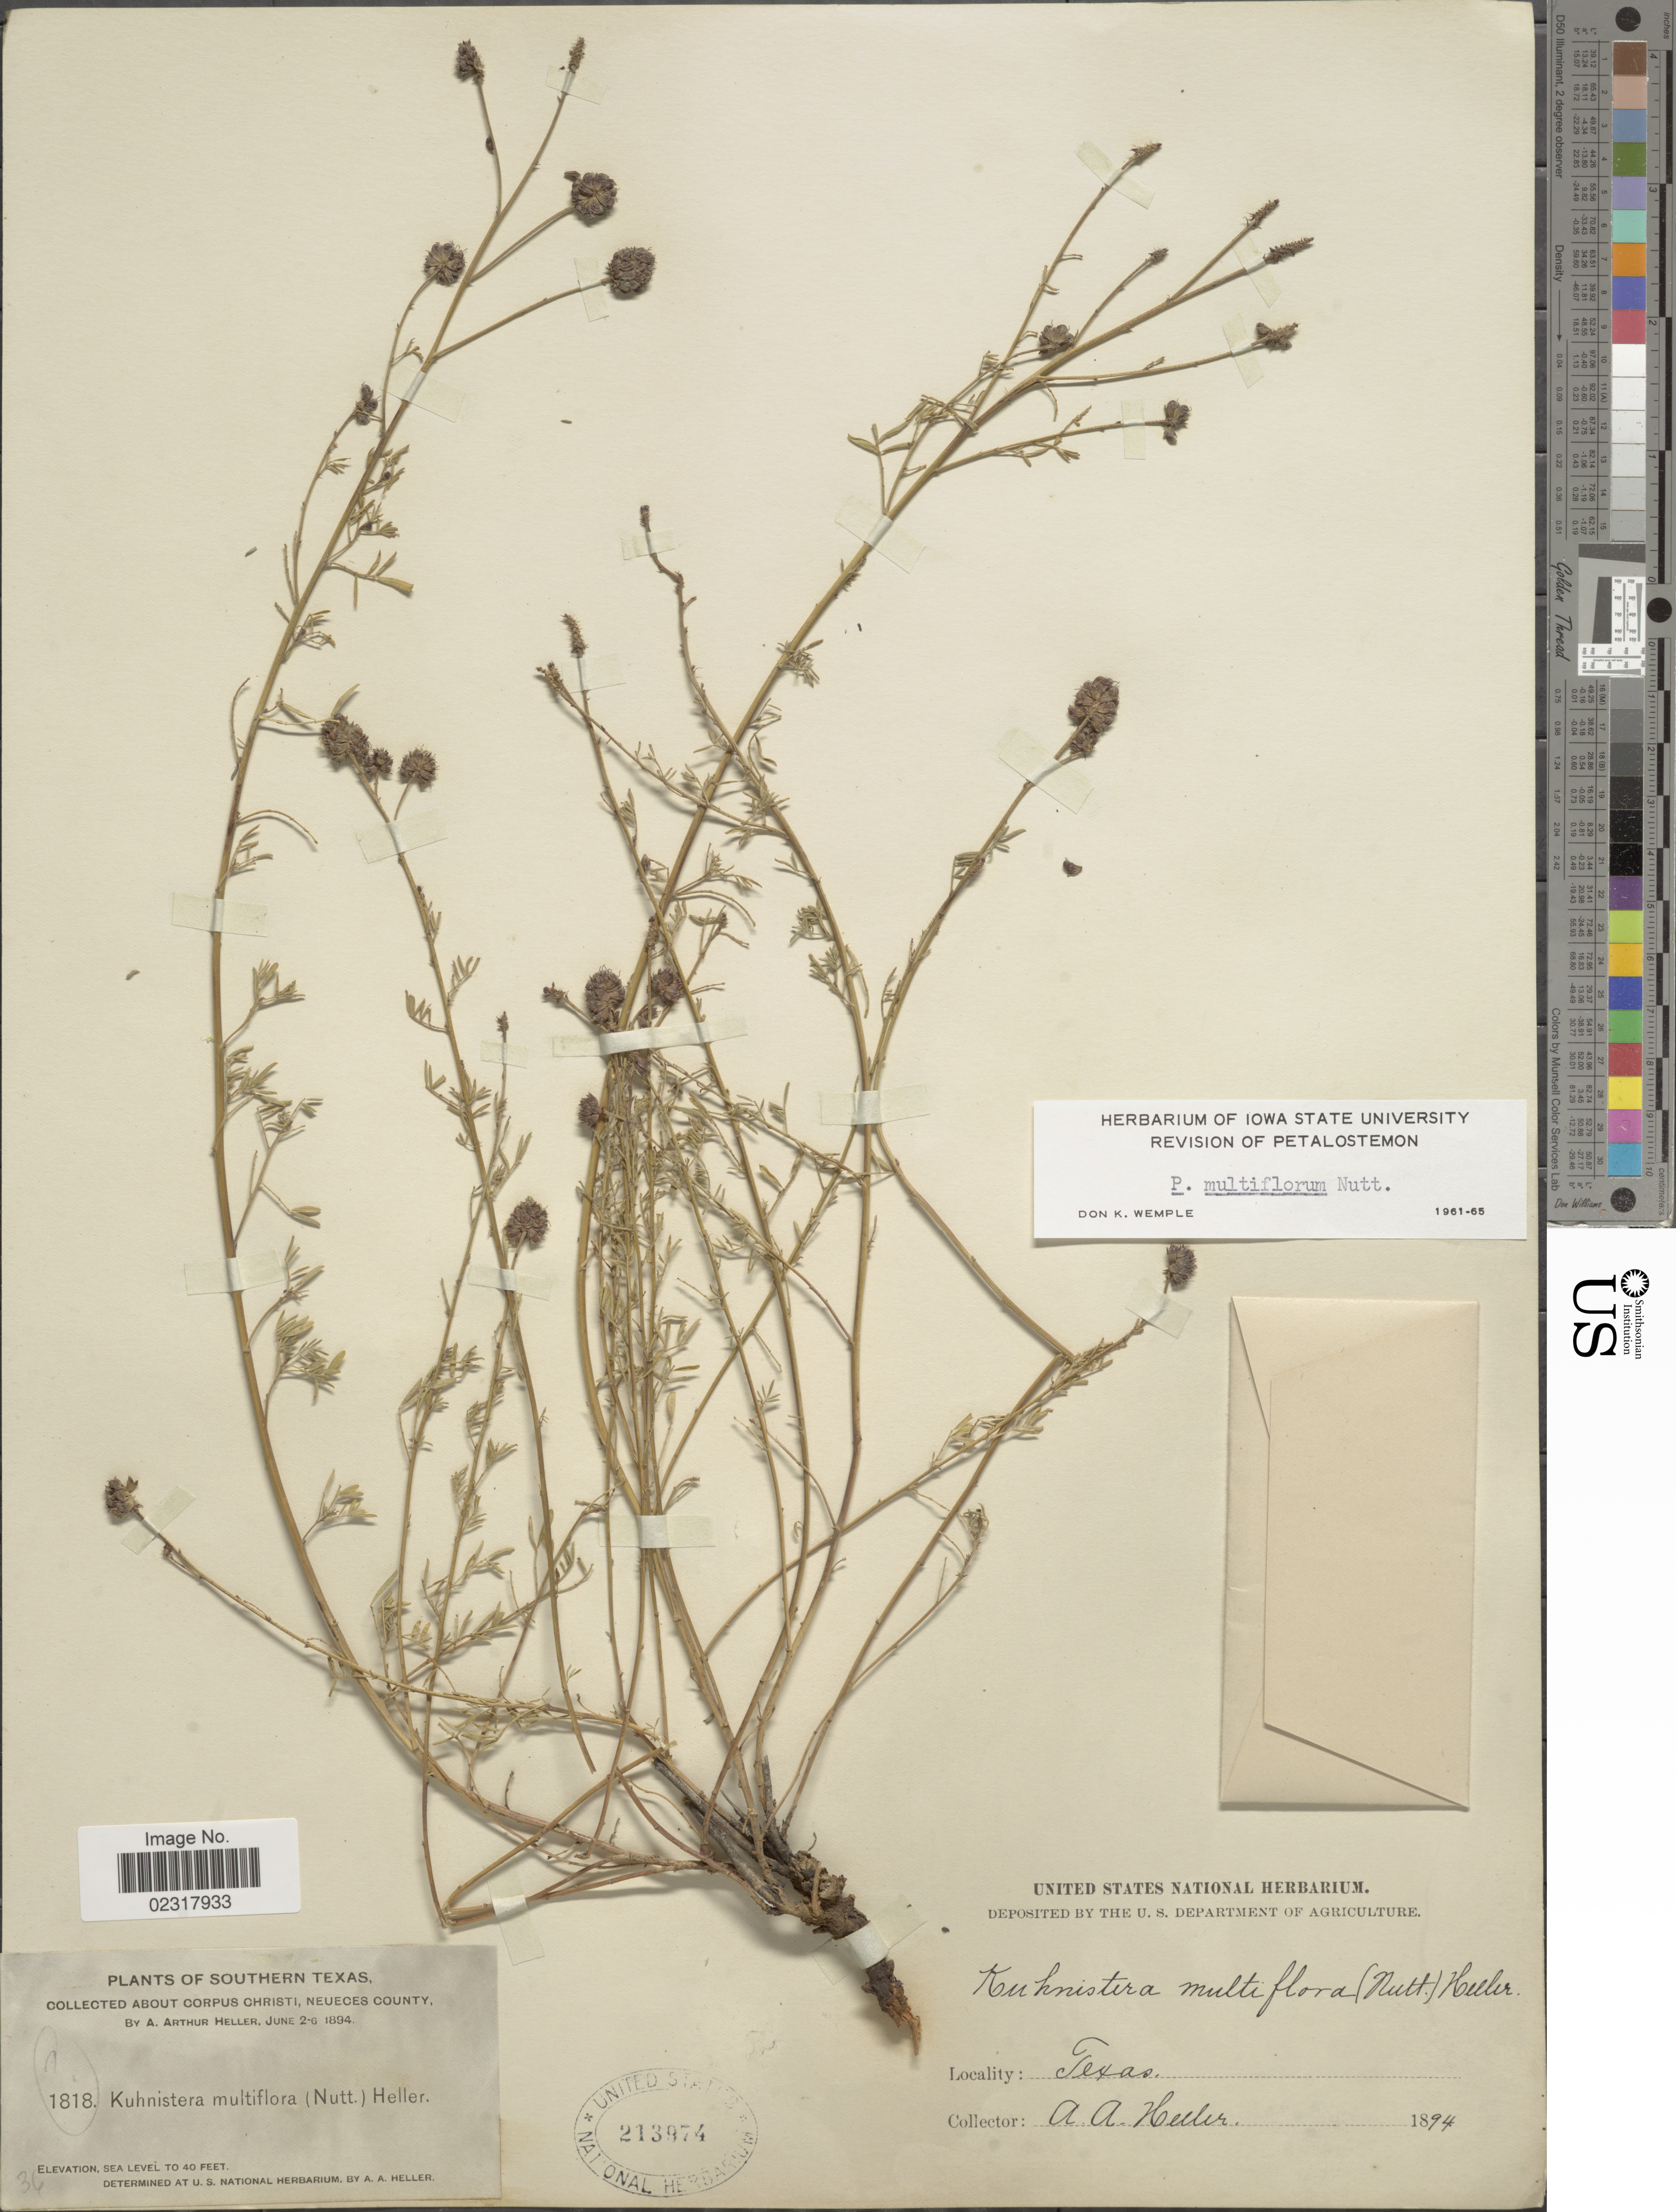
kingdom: Plantae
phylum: Tracheophyta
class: Magnoliopsida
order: Fabales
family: Fabaceae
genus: Dalea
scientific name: Dalea multiflora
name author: (Nutt.) Shinners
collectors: A. A. Heller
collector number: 1818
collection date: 1894-06-02/1894-06-06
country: United States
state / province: Texas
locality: Southern Texas. About Corpus Christi, Neueces County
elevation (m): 12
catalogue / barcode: US 213974